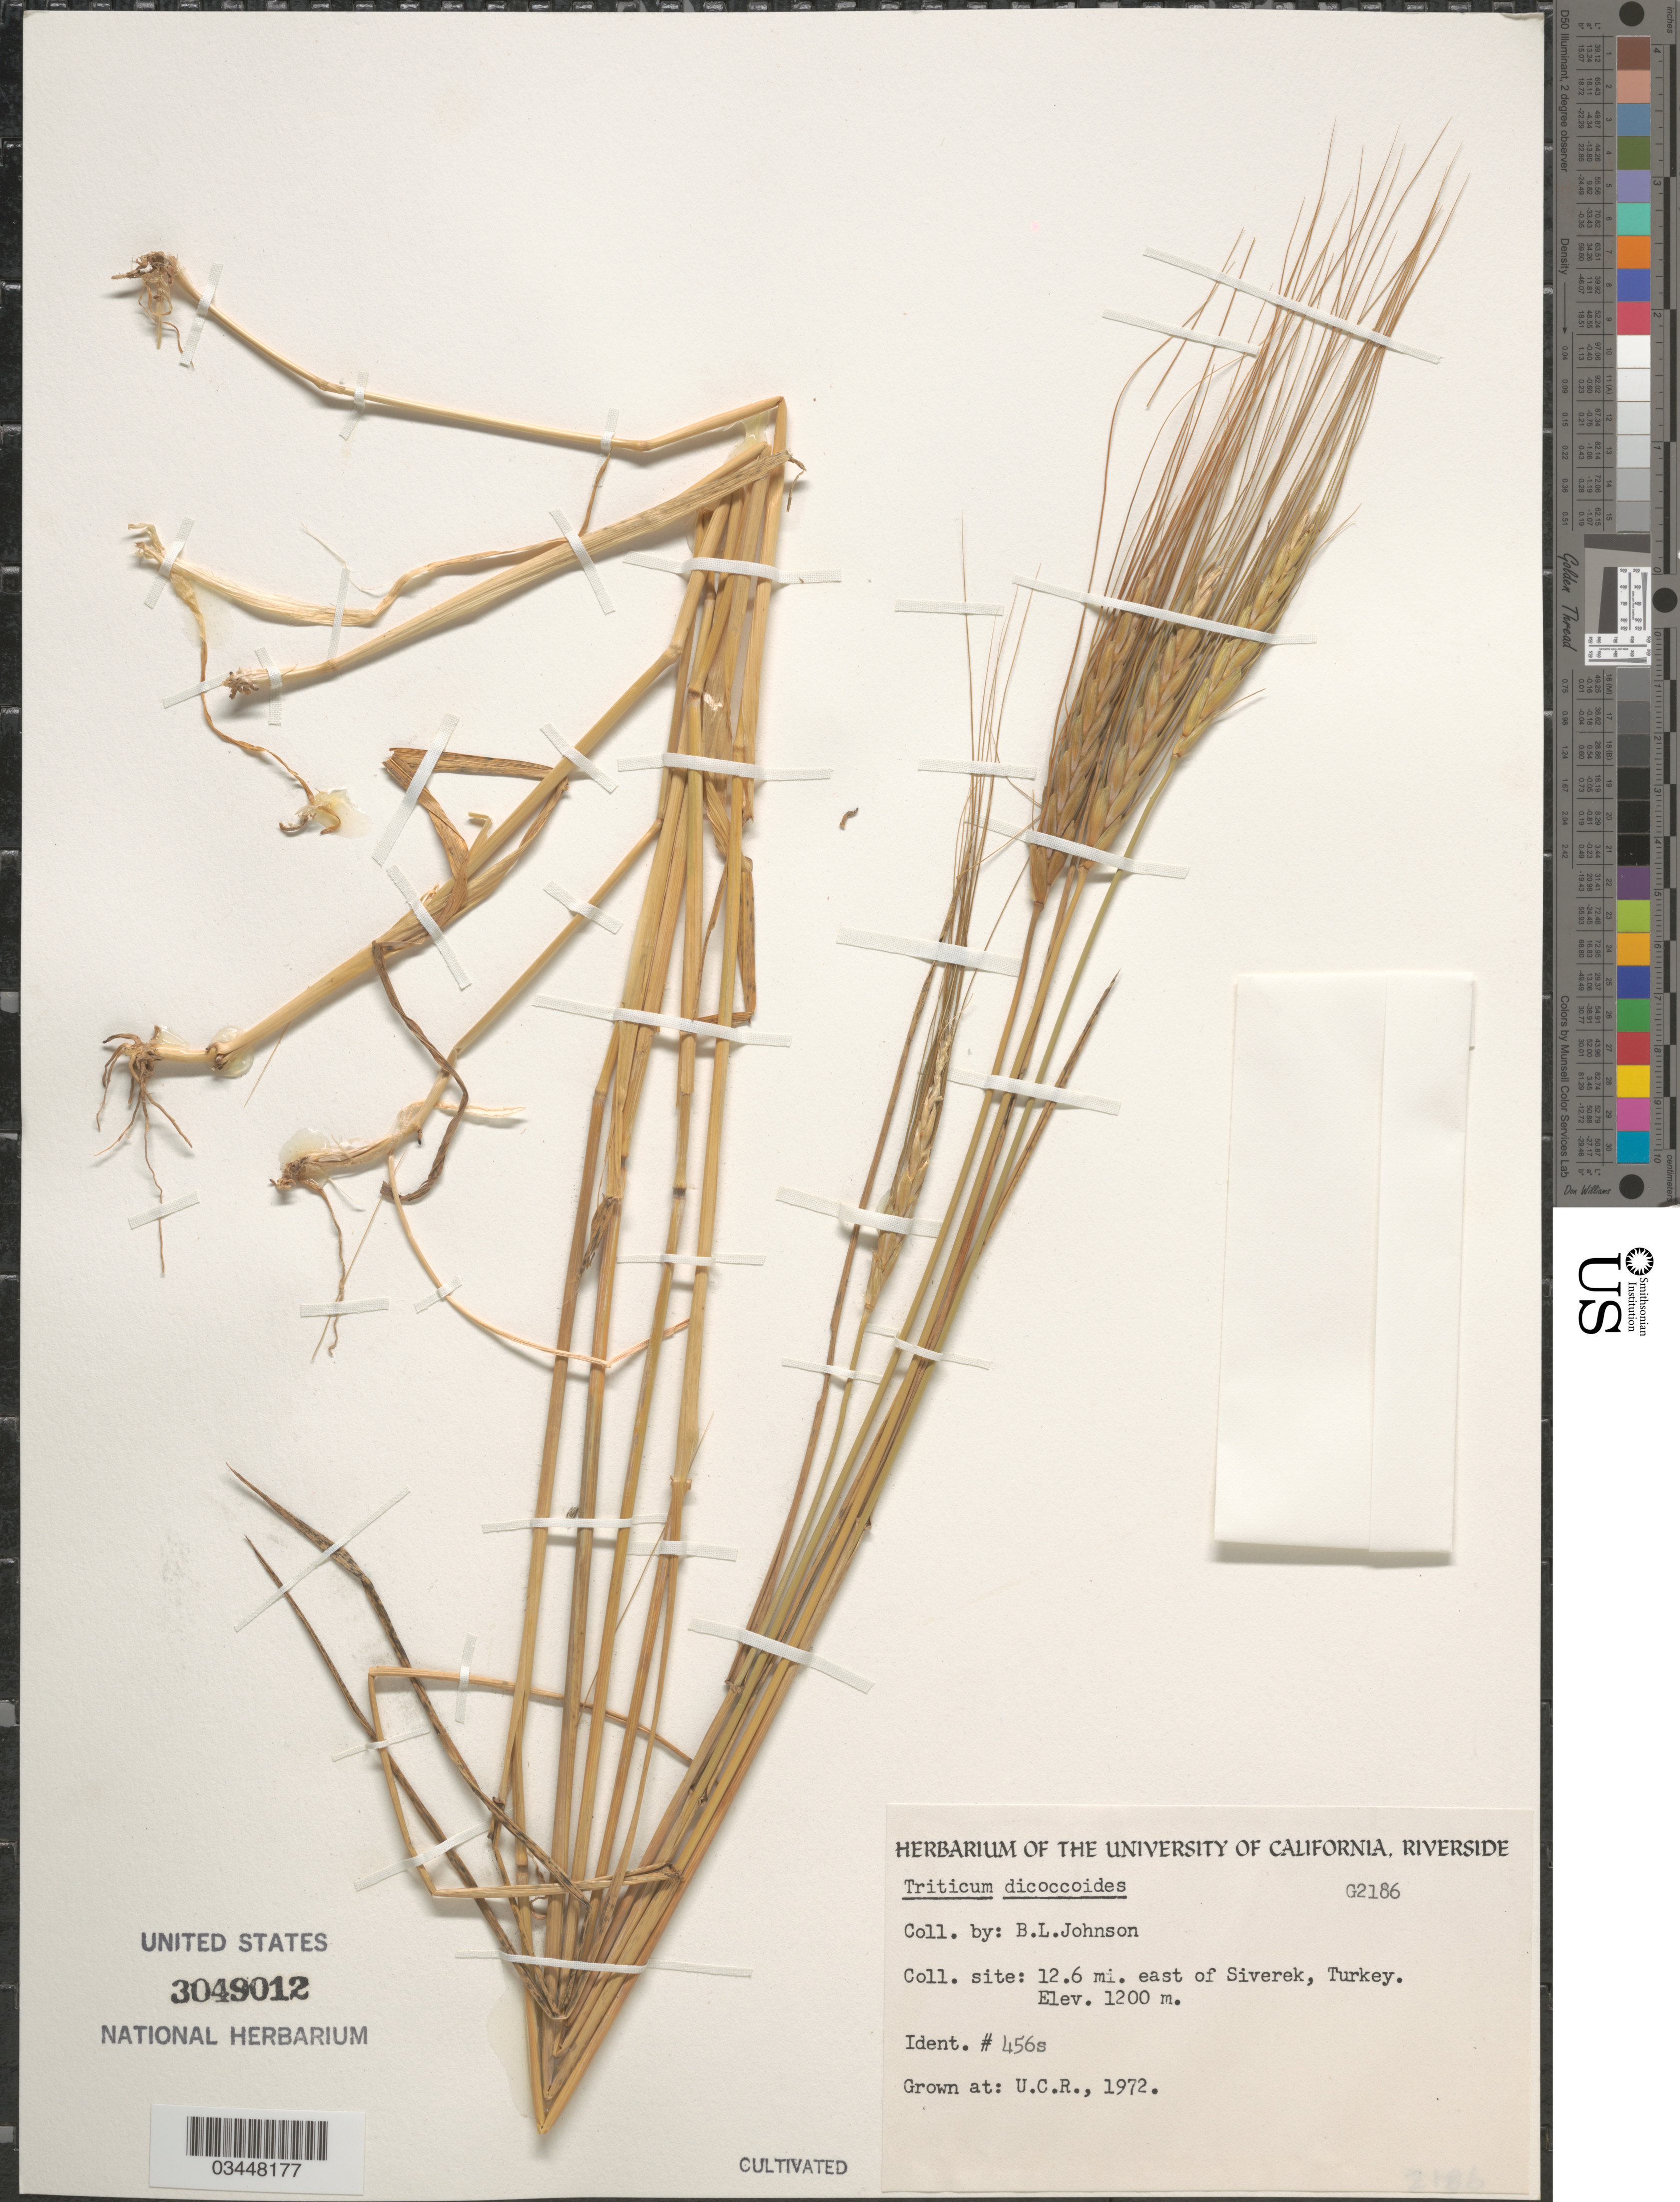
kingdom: Plantae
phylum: Tracheophyta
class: Liliopsida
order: Poales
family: Poaceae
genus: Triticum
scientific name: Triticum dicoccoides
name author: (Körn.) Körn. ex Schweinf.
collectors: ex herb. Univ. of California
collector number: G2186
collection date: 1972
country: United States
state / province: California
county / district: Riverside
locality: U.C.R.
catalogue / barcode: US 3049012